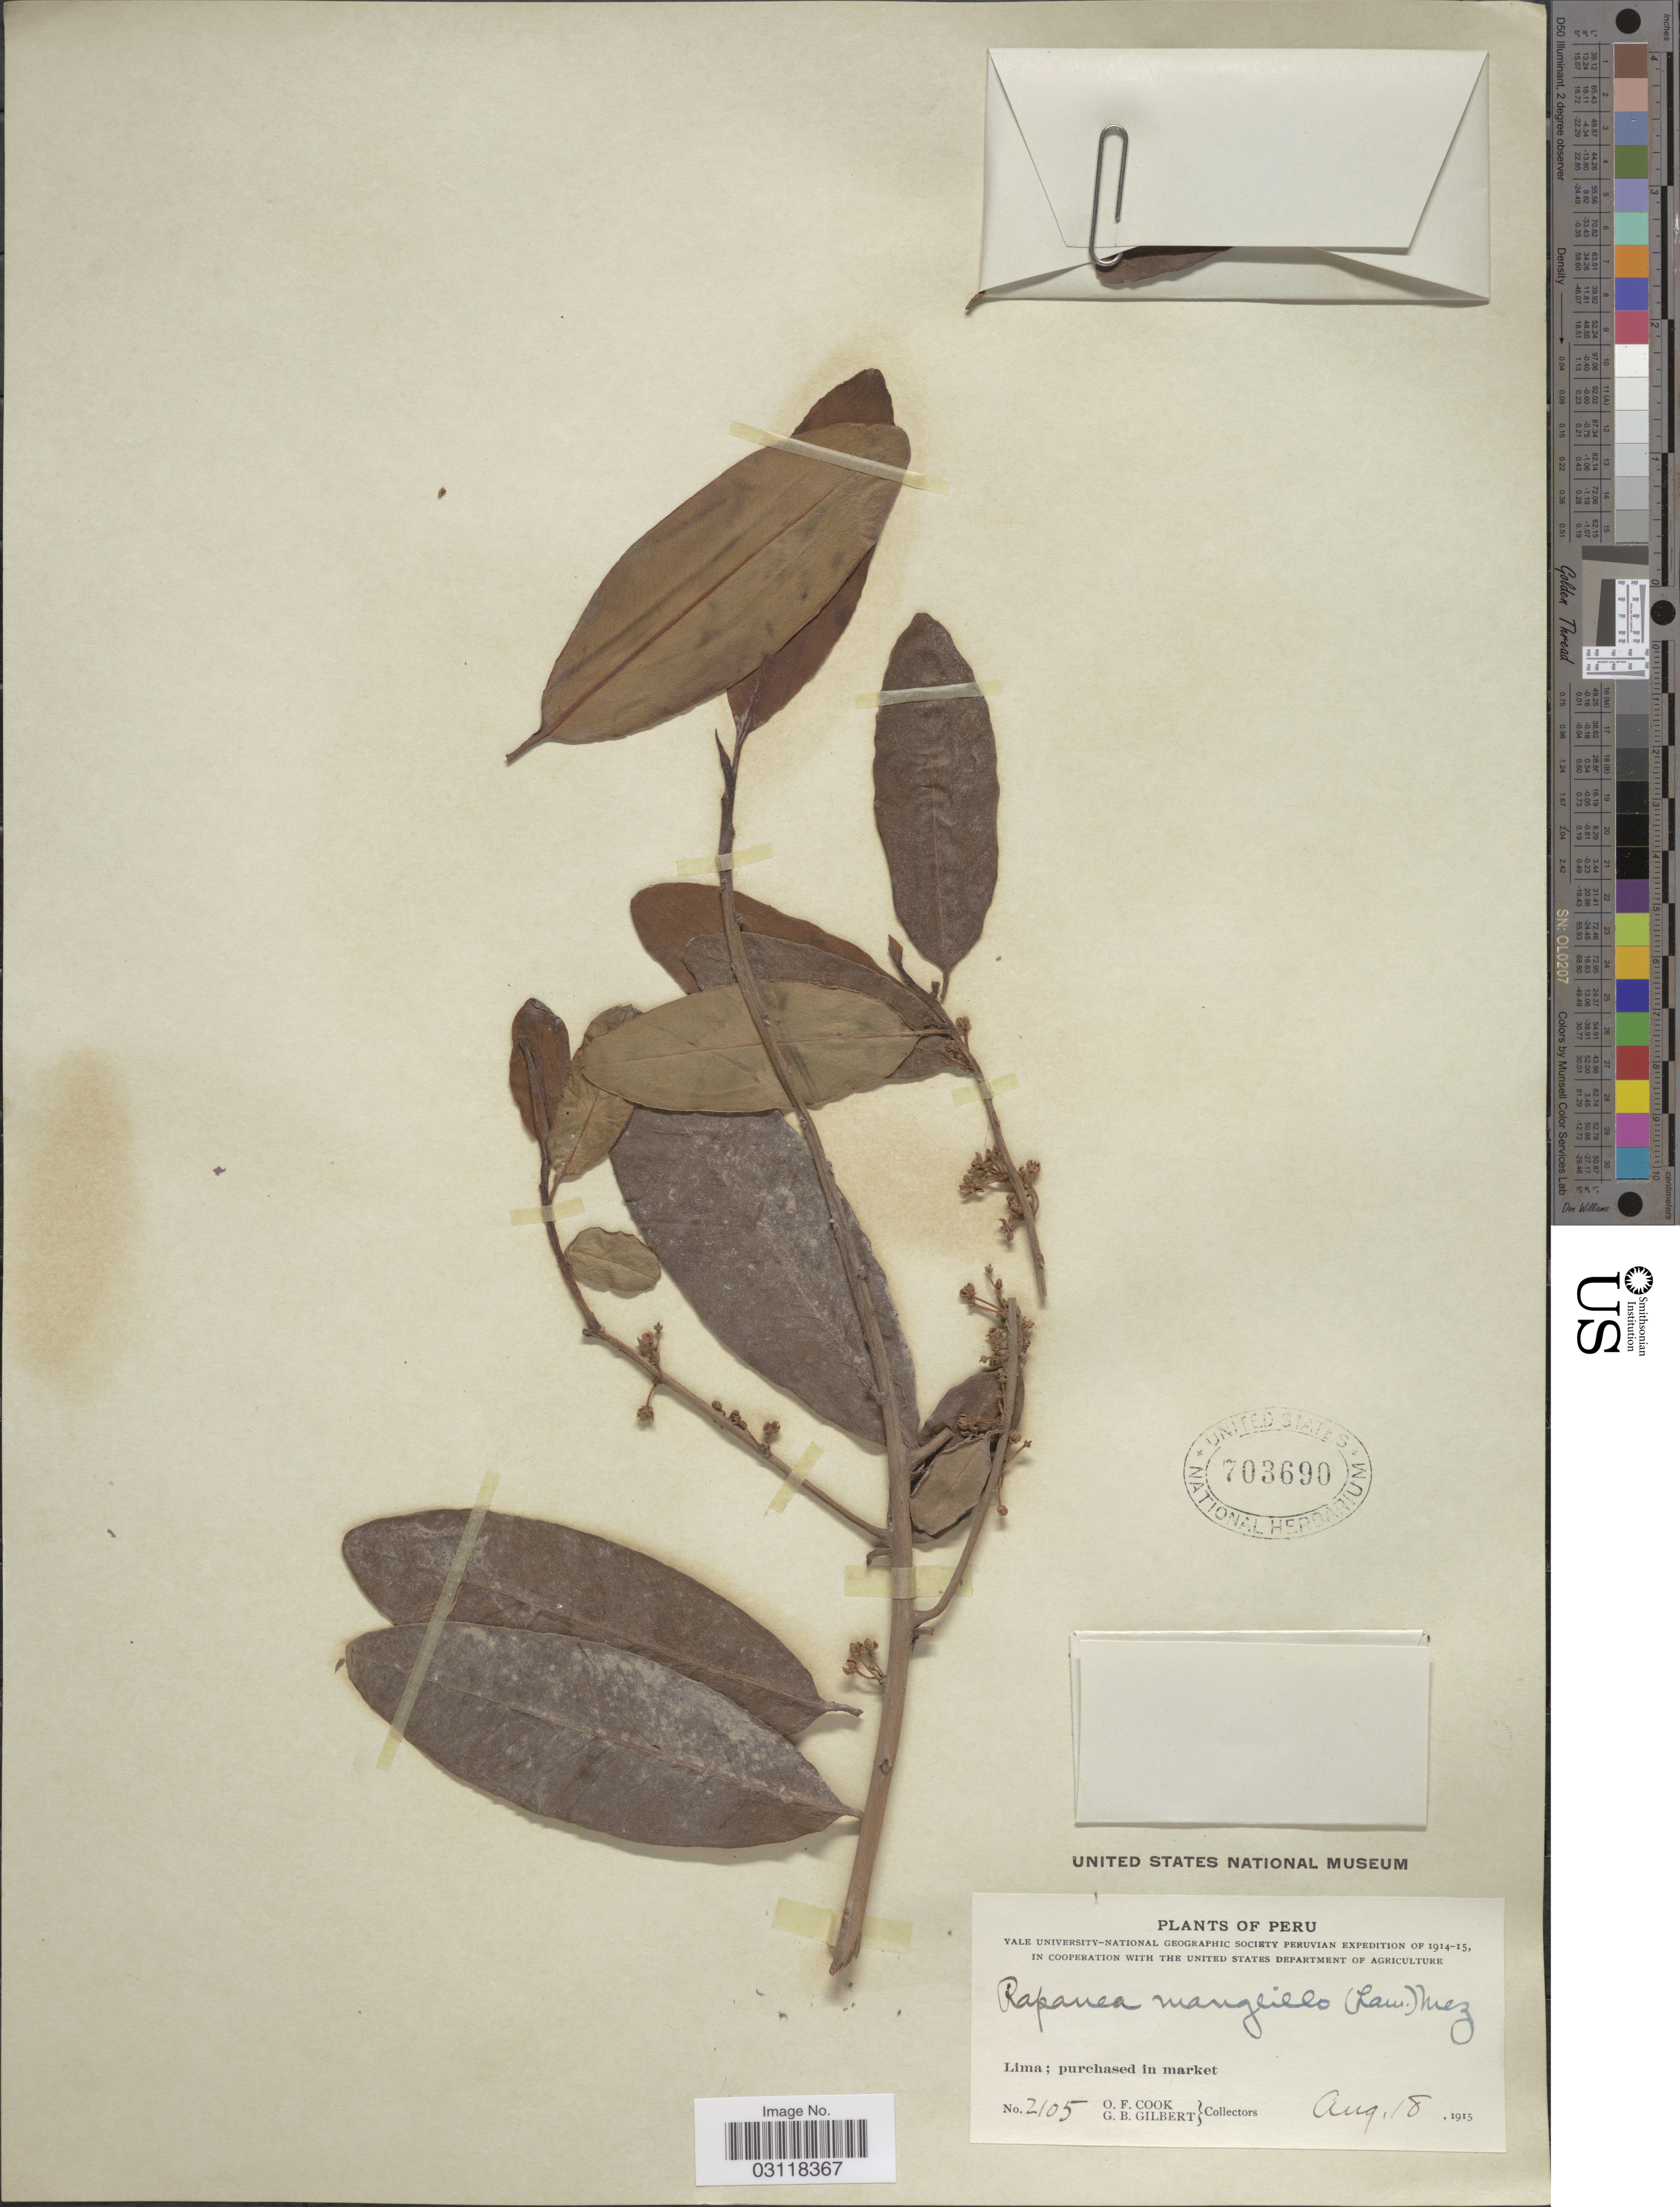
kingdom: Plantae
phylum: Tracheophyta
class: Magnoliopsida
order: Ericales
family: Primulaceae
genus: Rapanea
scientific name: Rapanea manglillo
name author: (Lam.) Mez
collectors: O. F. Cook & G. B. Gilbert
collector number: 2105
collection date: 1915-08-18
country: Peru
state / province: Lima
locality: Purchased in market. [unsure placement]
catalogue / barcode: US 703690